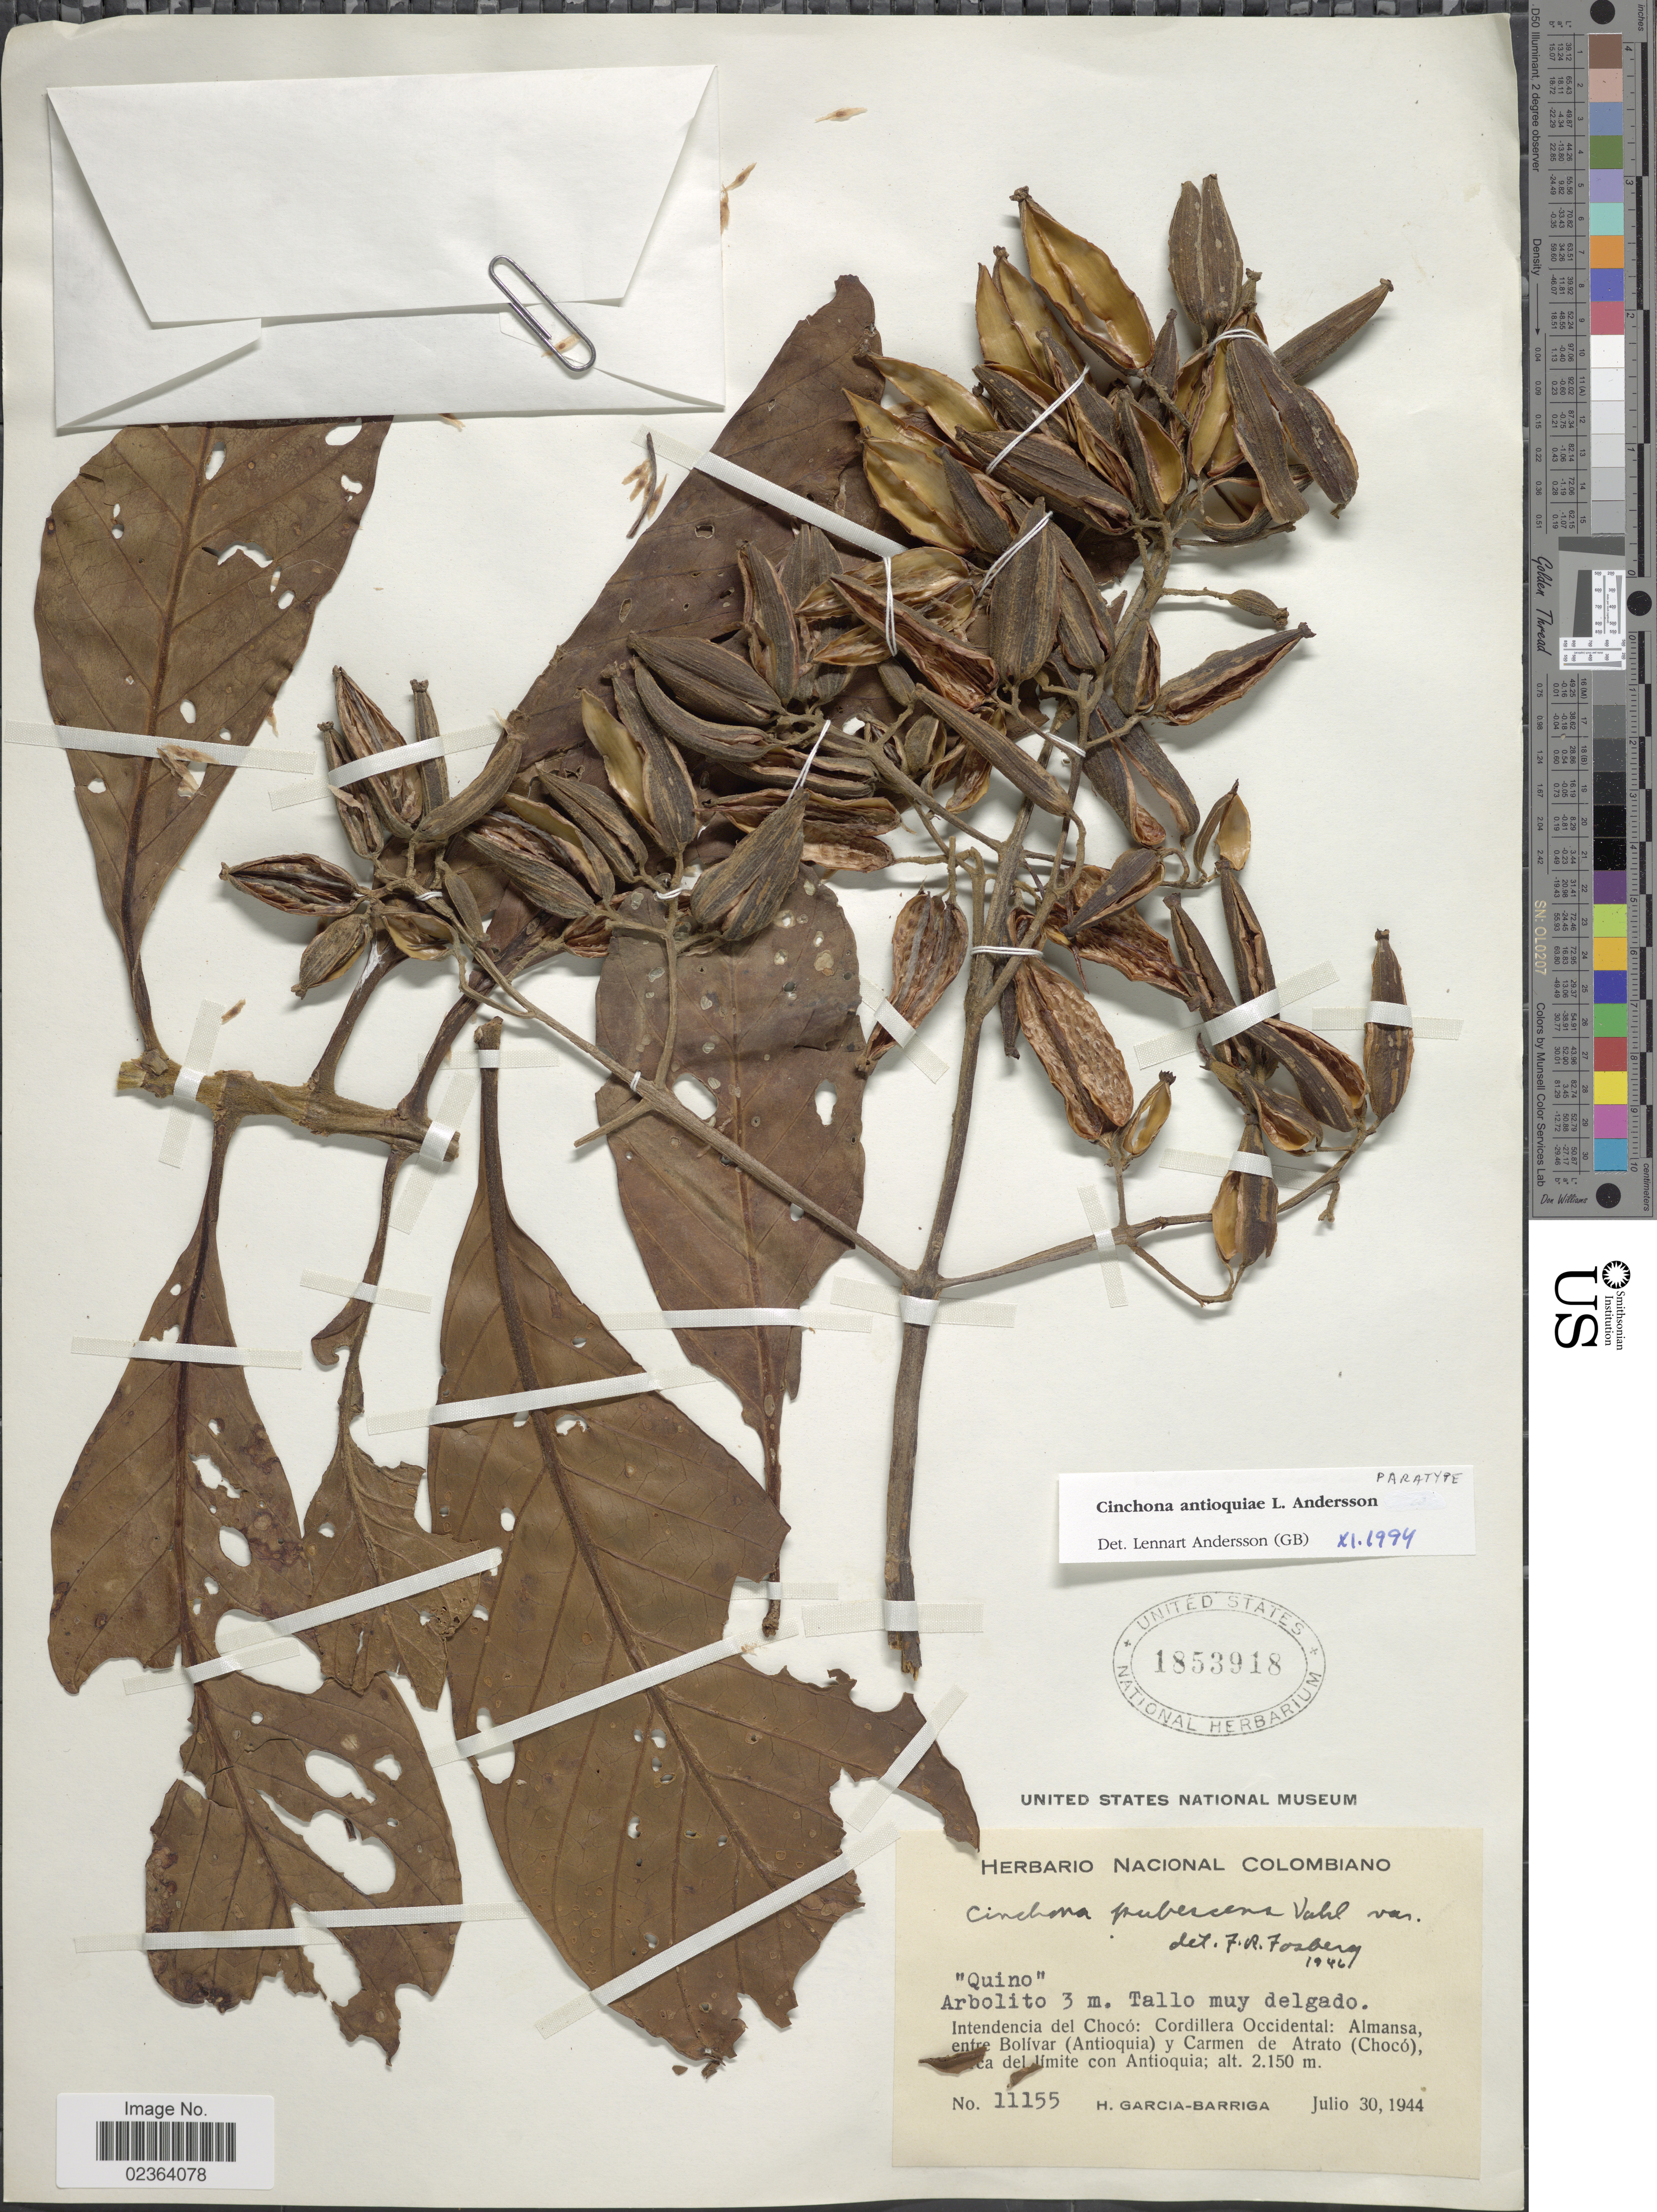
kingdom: Plantae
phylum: Tracheophyta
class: Magnoliopsida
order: Gentianales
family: Rubiaceae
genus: Cinchona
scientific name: Cinchona antioquiae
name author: L. Andersson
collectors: H. García Barriga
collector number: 11155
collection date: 1944-07-30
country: Colombia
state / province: Chocó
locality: Intendencia del Choco: Cordillera Occidental: Almansa, entre Bolivar (Antioquia) y Carmen de Atrato (Choco) cerca del limite con Antioquia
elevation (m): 2150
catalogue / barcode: US 1853918